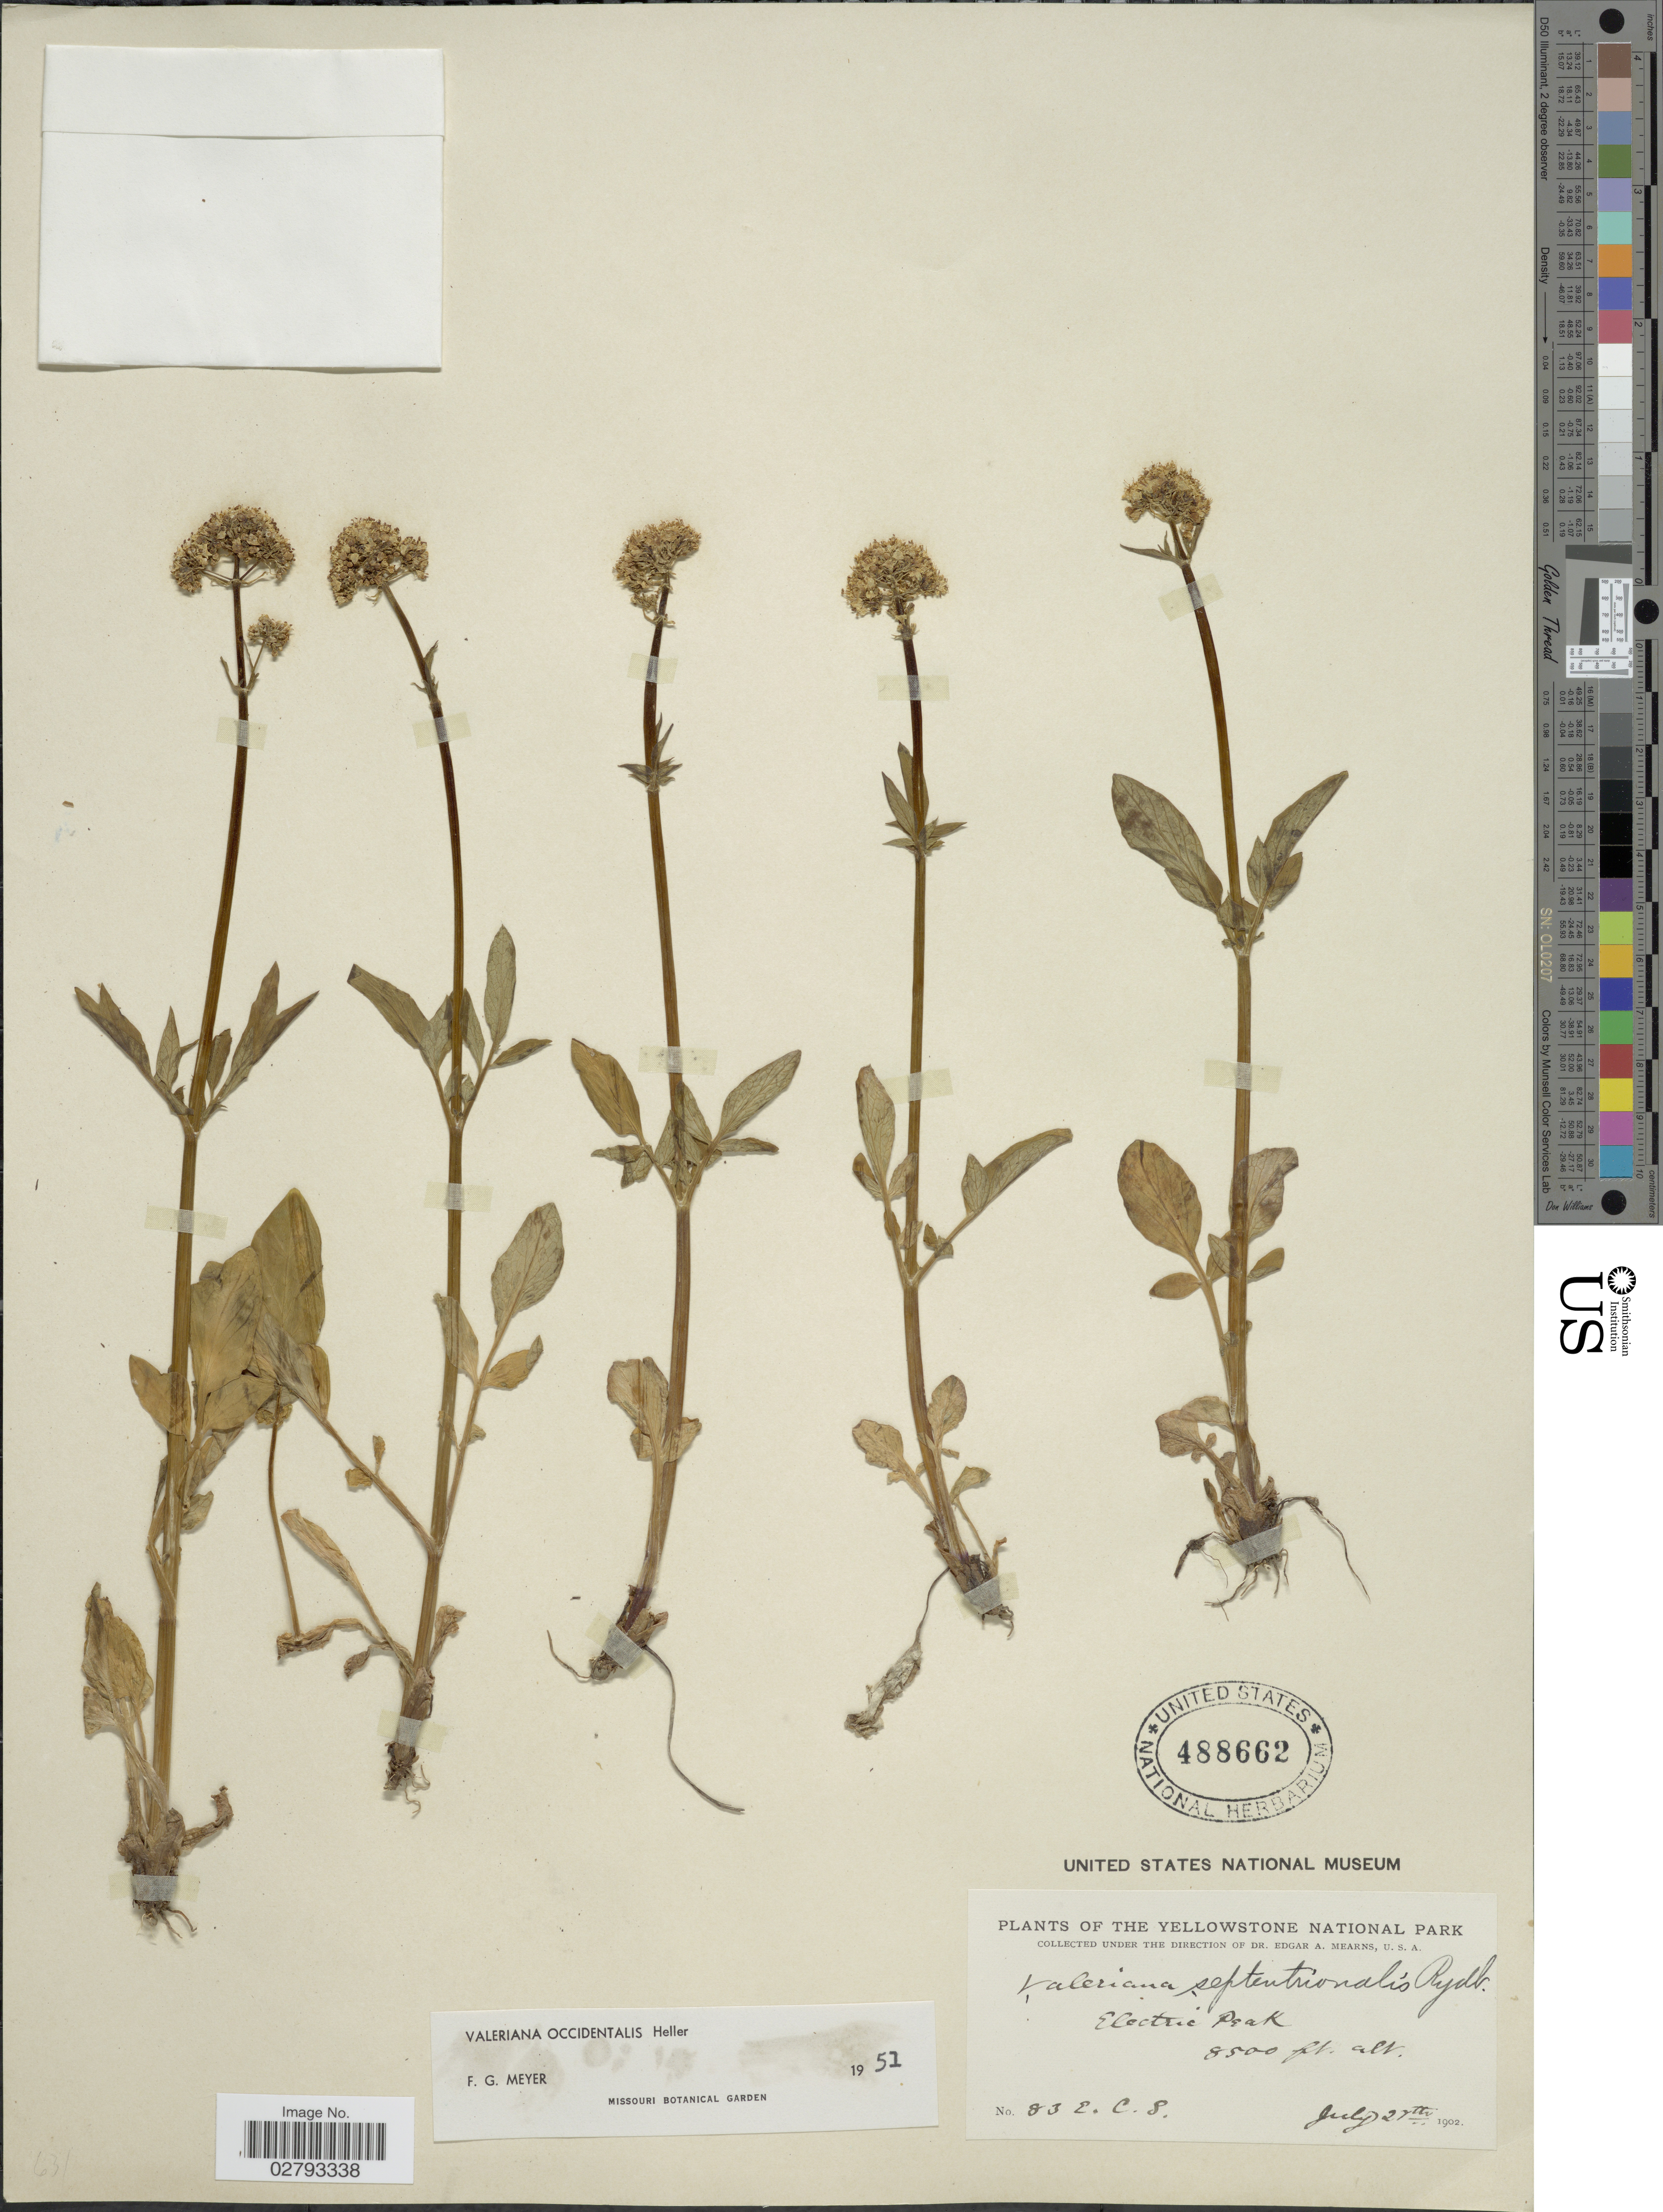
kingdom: Plantae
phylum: Tracheophyta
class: Magnoliopsida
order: Dipsacales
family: Caprifoliaceae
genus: Valeriana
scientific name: Valeriana occidentalis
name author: A. Heller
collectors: E. C. Smith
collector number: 83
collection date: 1902-07-27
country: United States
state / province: Montana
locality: Yellowstone National Park. Electric Peak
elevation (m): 2591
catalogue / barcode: US 488662